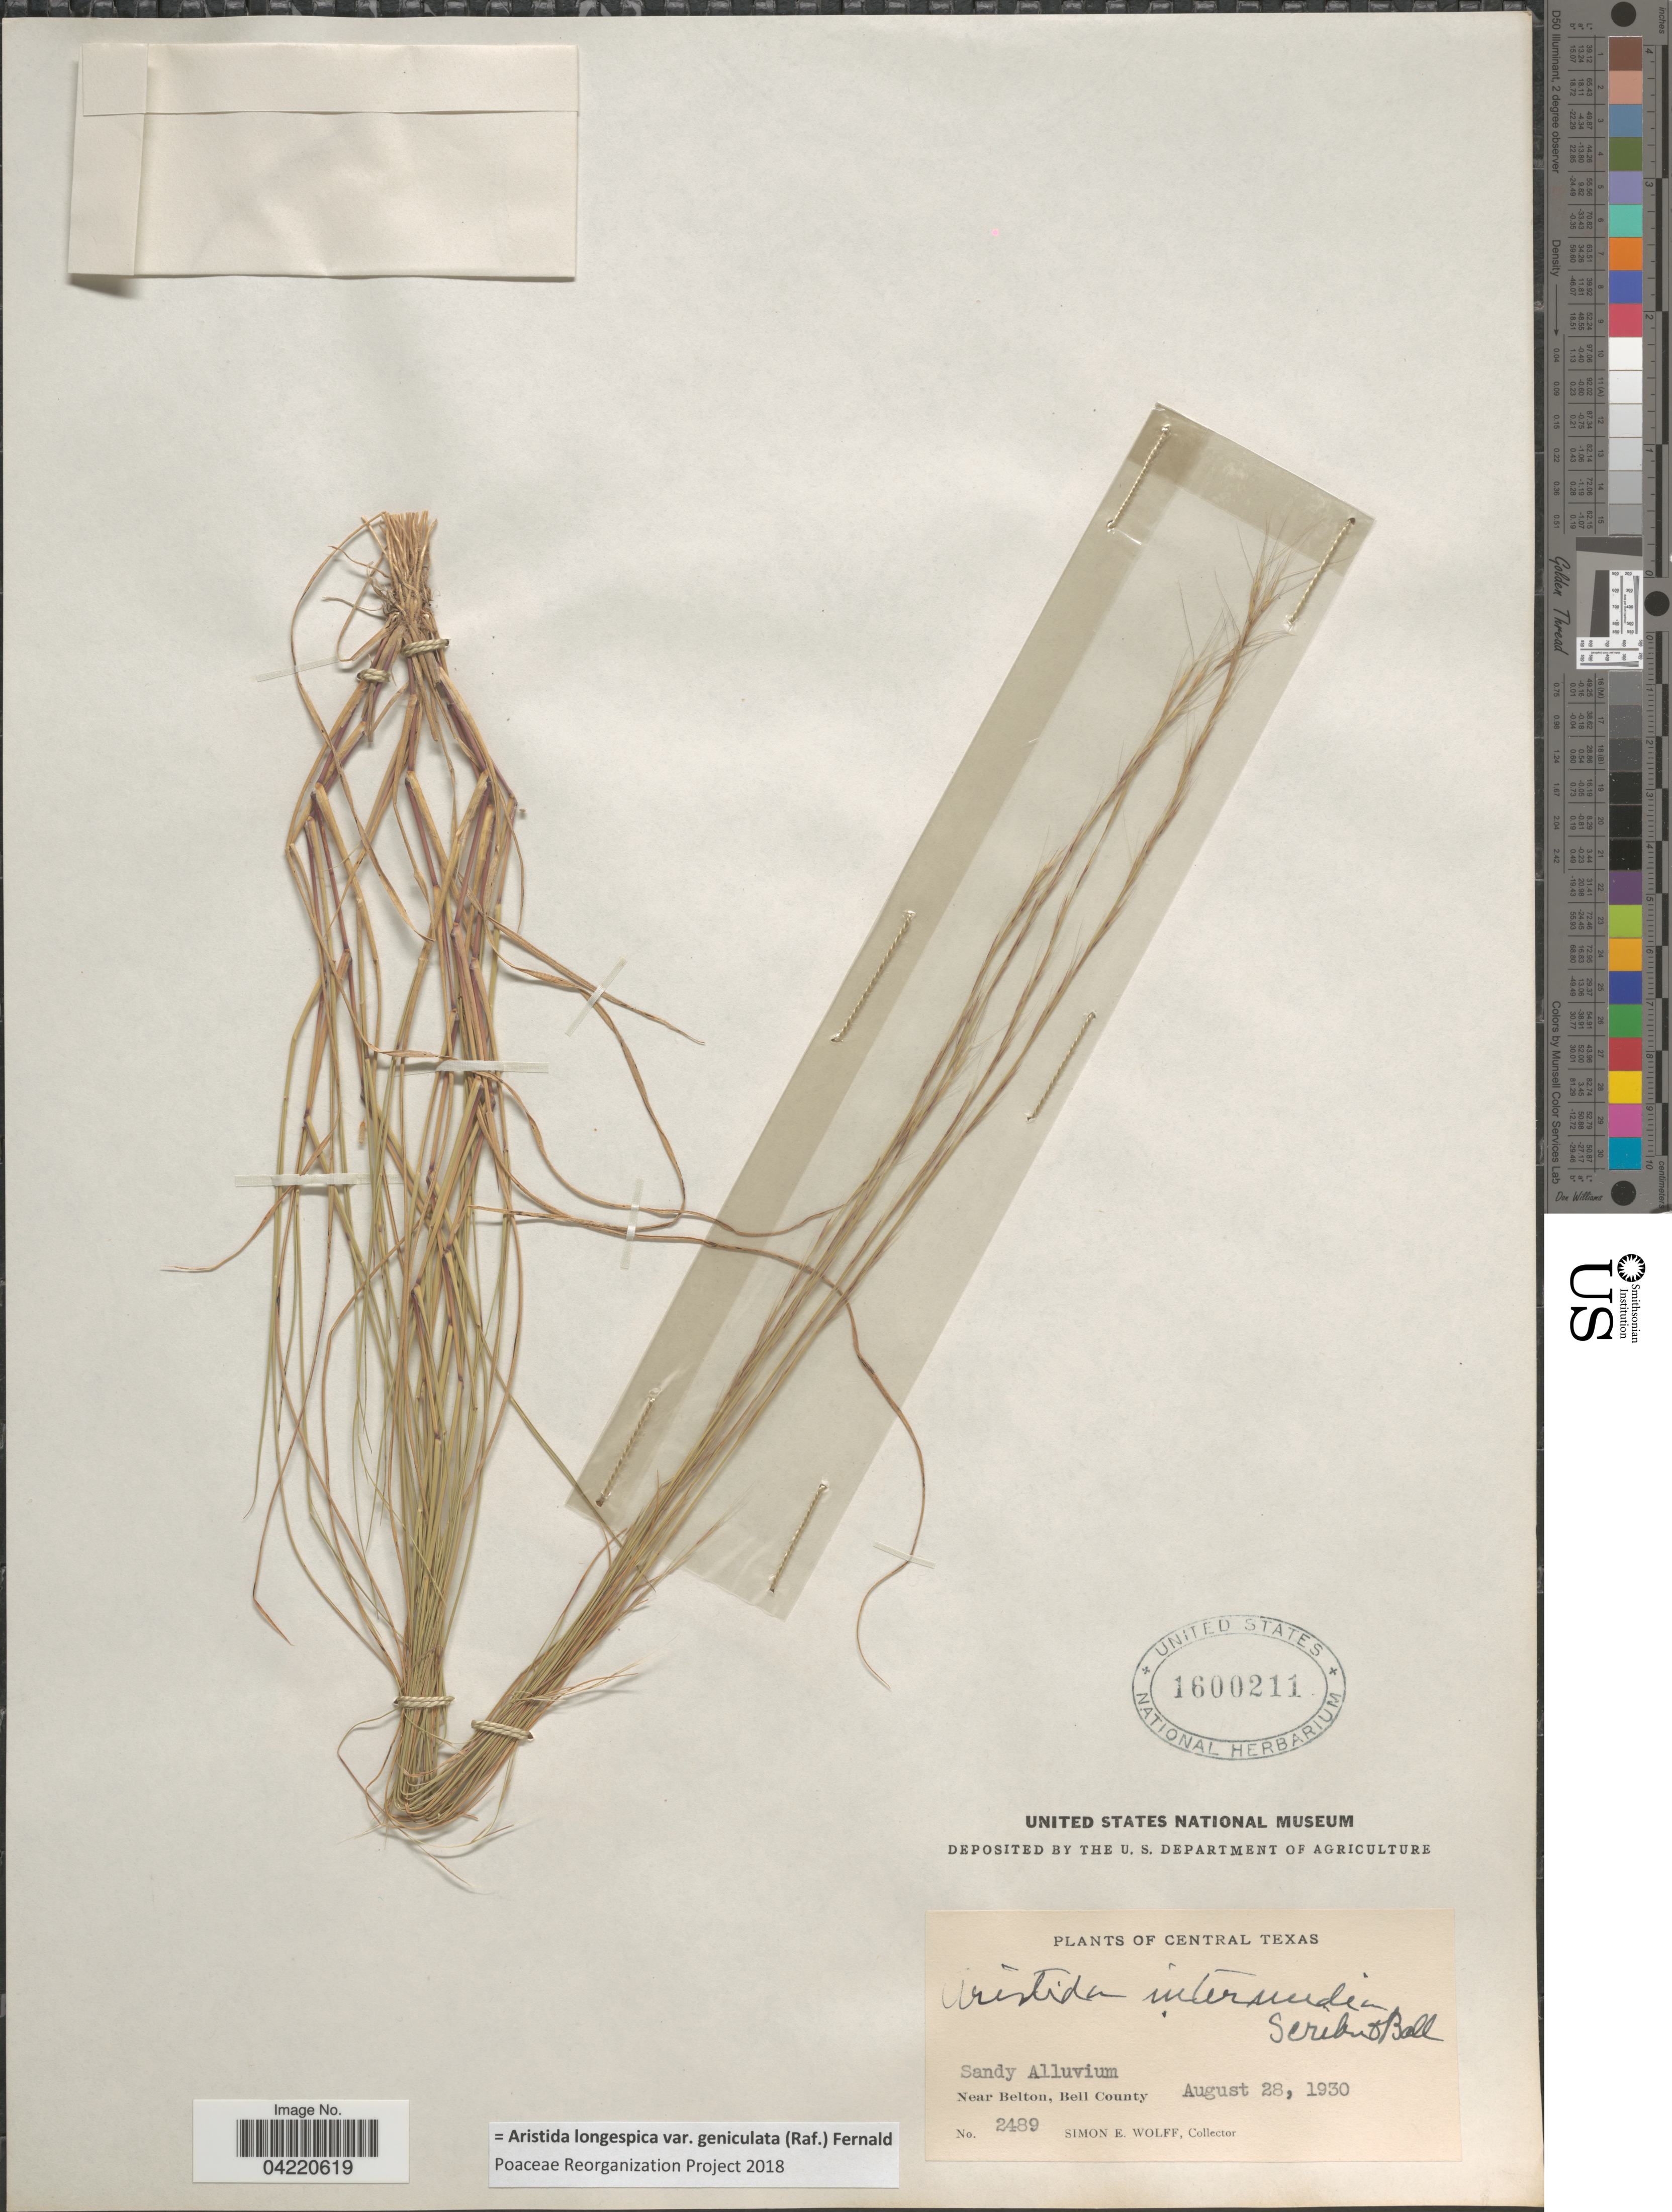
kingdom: Plantae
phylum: Tracheophyta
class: Liliopsida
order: Poales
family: Poaceae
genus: Aristida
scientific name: Aristida longespica var. geniculata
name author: (Raf.) Fernald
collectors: S. E. Wolff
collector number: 2489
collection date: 1930-08-28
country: United States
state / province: Texas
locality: Central Texas. Near Belton, Bell County.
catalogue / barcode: US 1600211